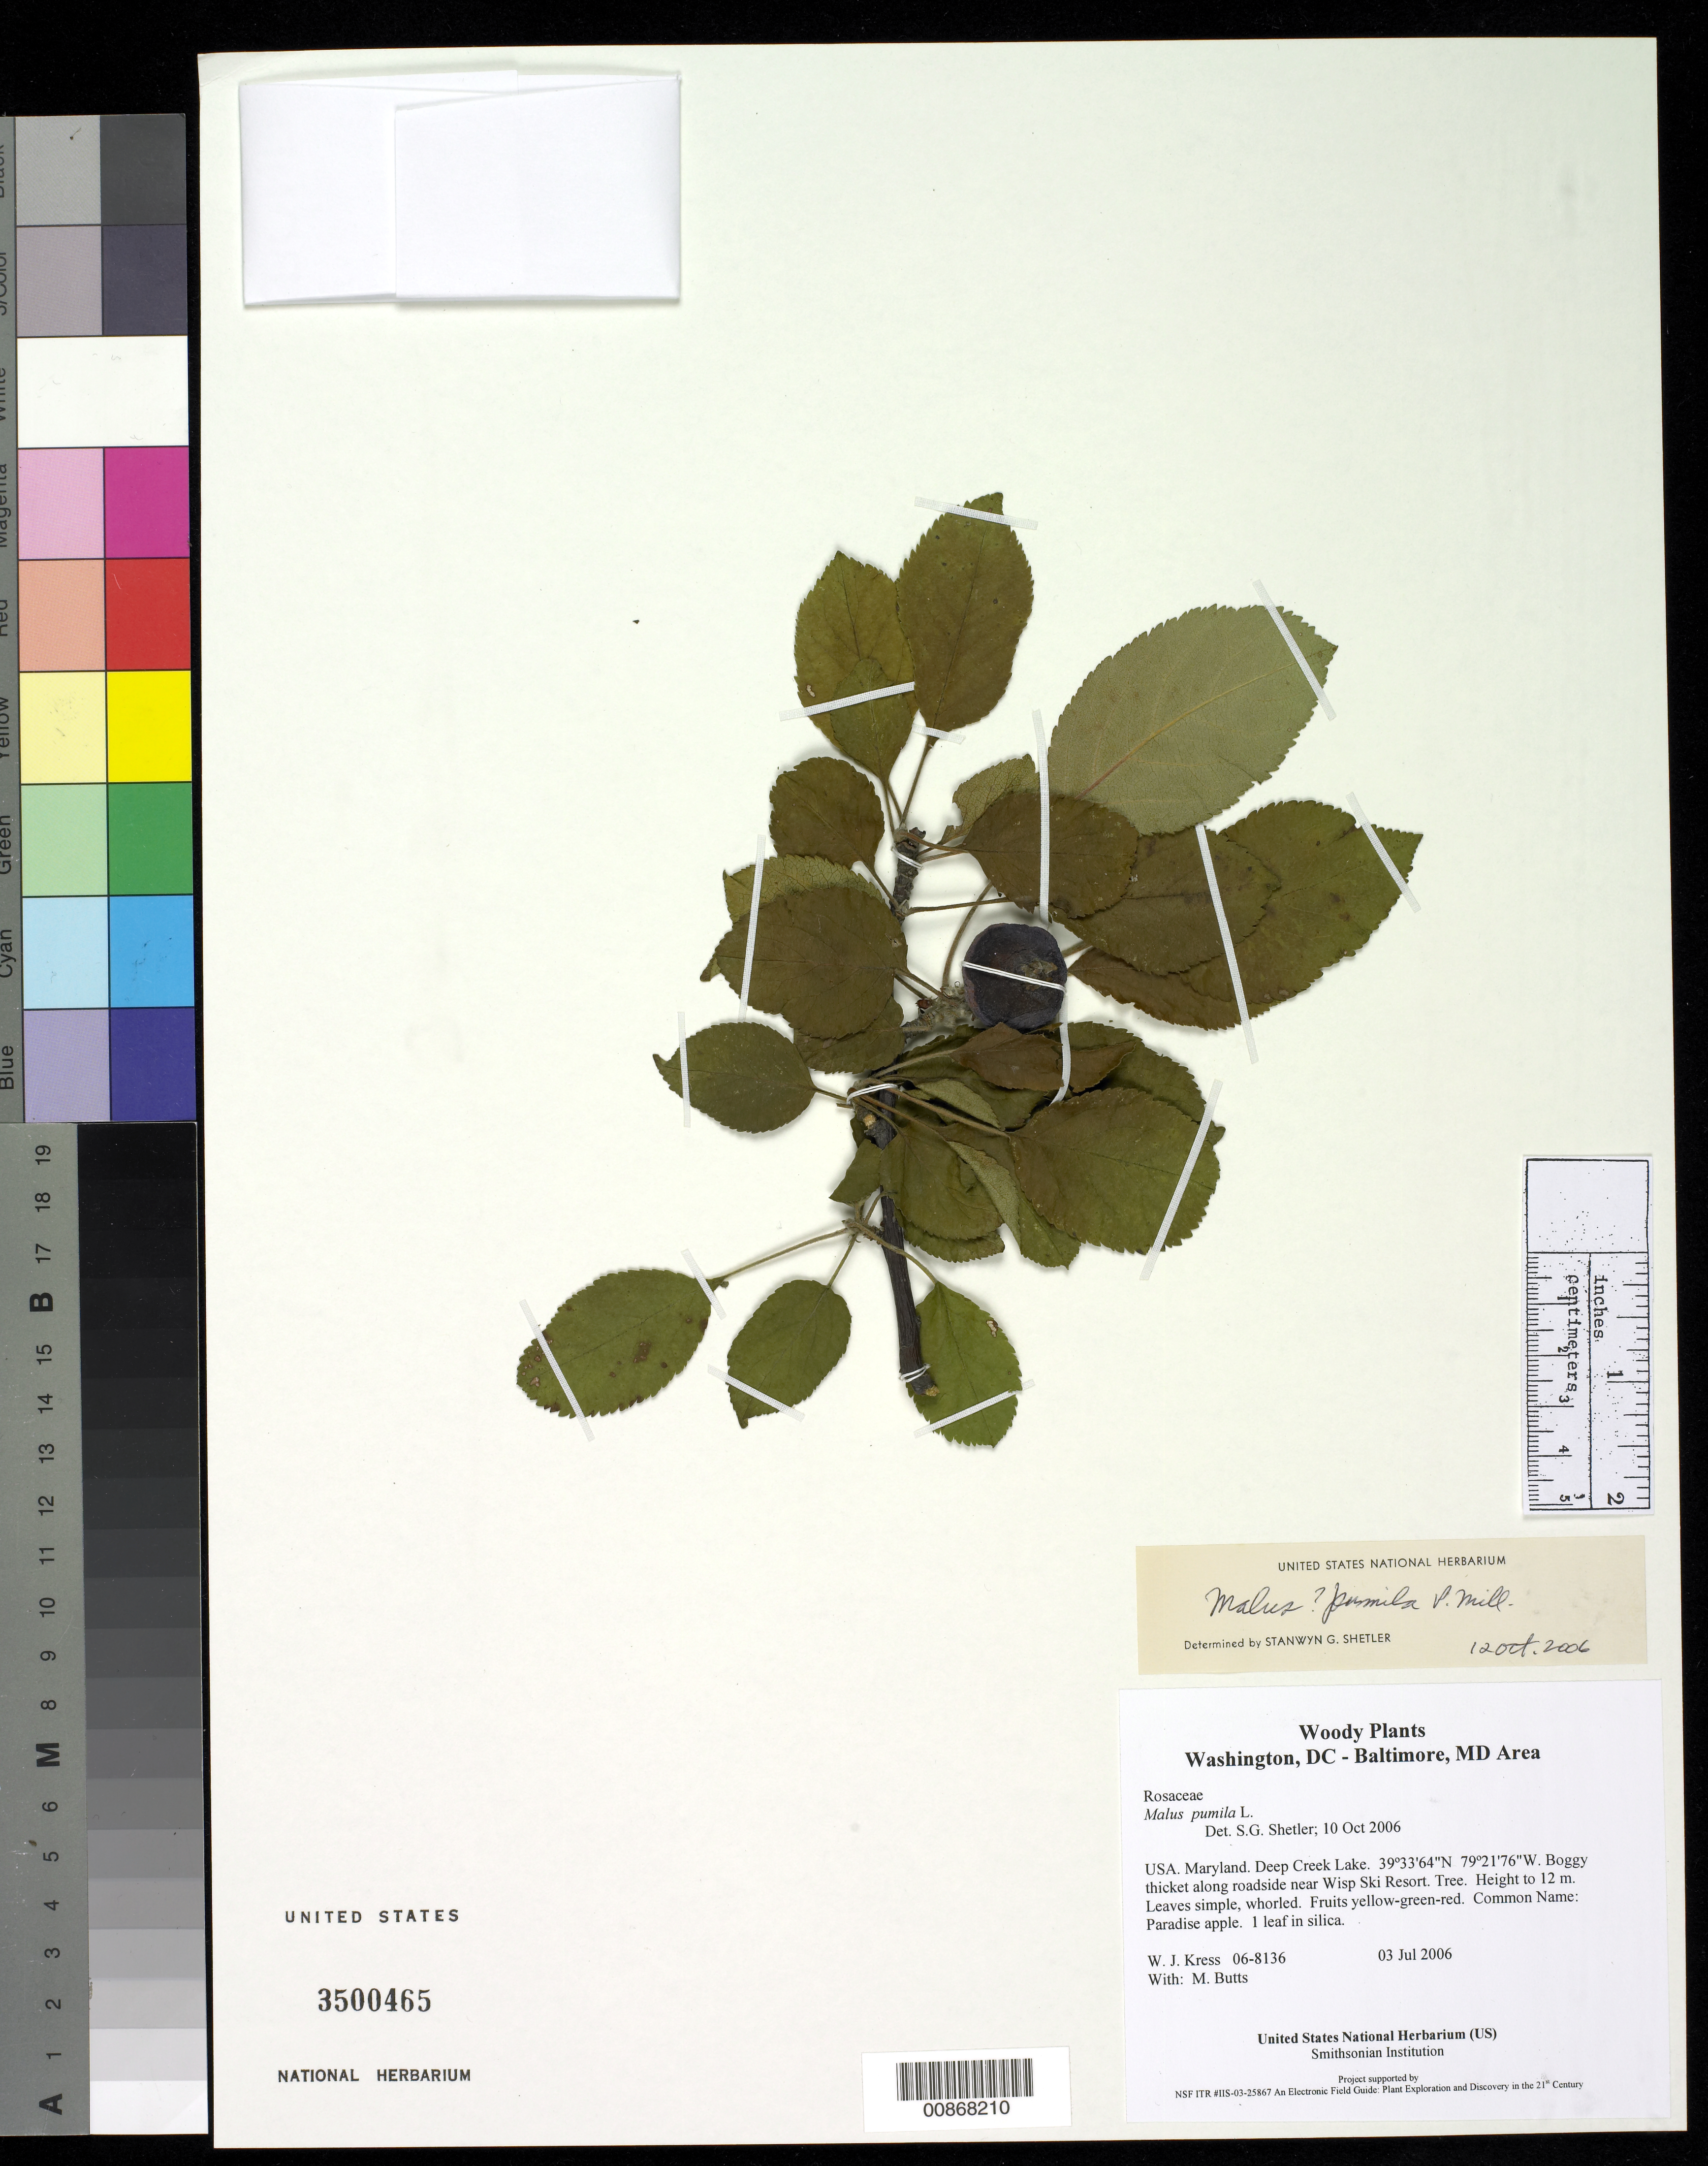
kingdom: Plantae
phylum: Tracheophyta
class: Magnoliopsida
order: Rosales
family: Rosaceae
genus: Malus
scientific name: Malus pumila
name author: Mill.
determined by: Shetler, Stanwyn G., (US), NMNH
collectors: W. J. Kress & M. B. Butts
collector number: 06-8136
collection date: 2006-07-03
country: United States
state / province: Maryland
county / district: Garrett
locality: Deep Creek Lake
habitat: Boggy thicket along roadside near Wisp Ski Resort.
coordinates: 39 33 64 N, 79 21 76 W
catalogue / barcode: US 3500465